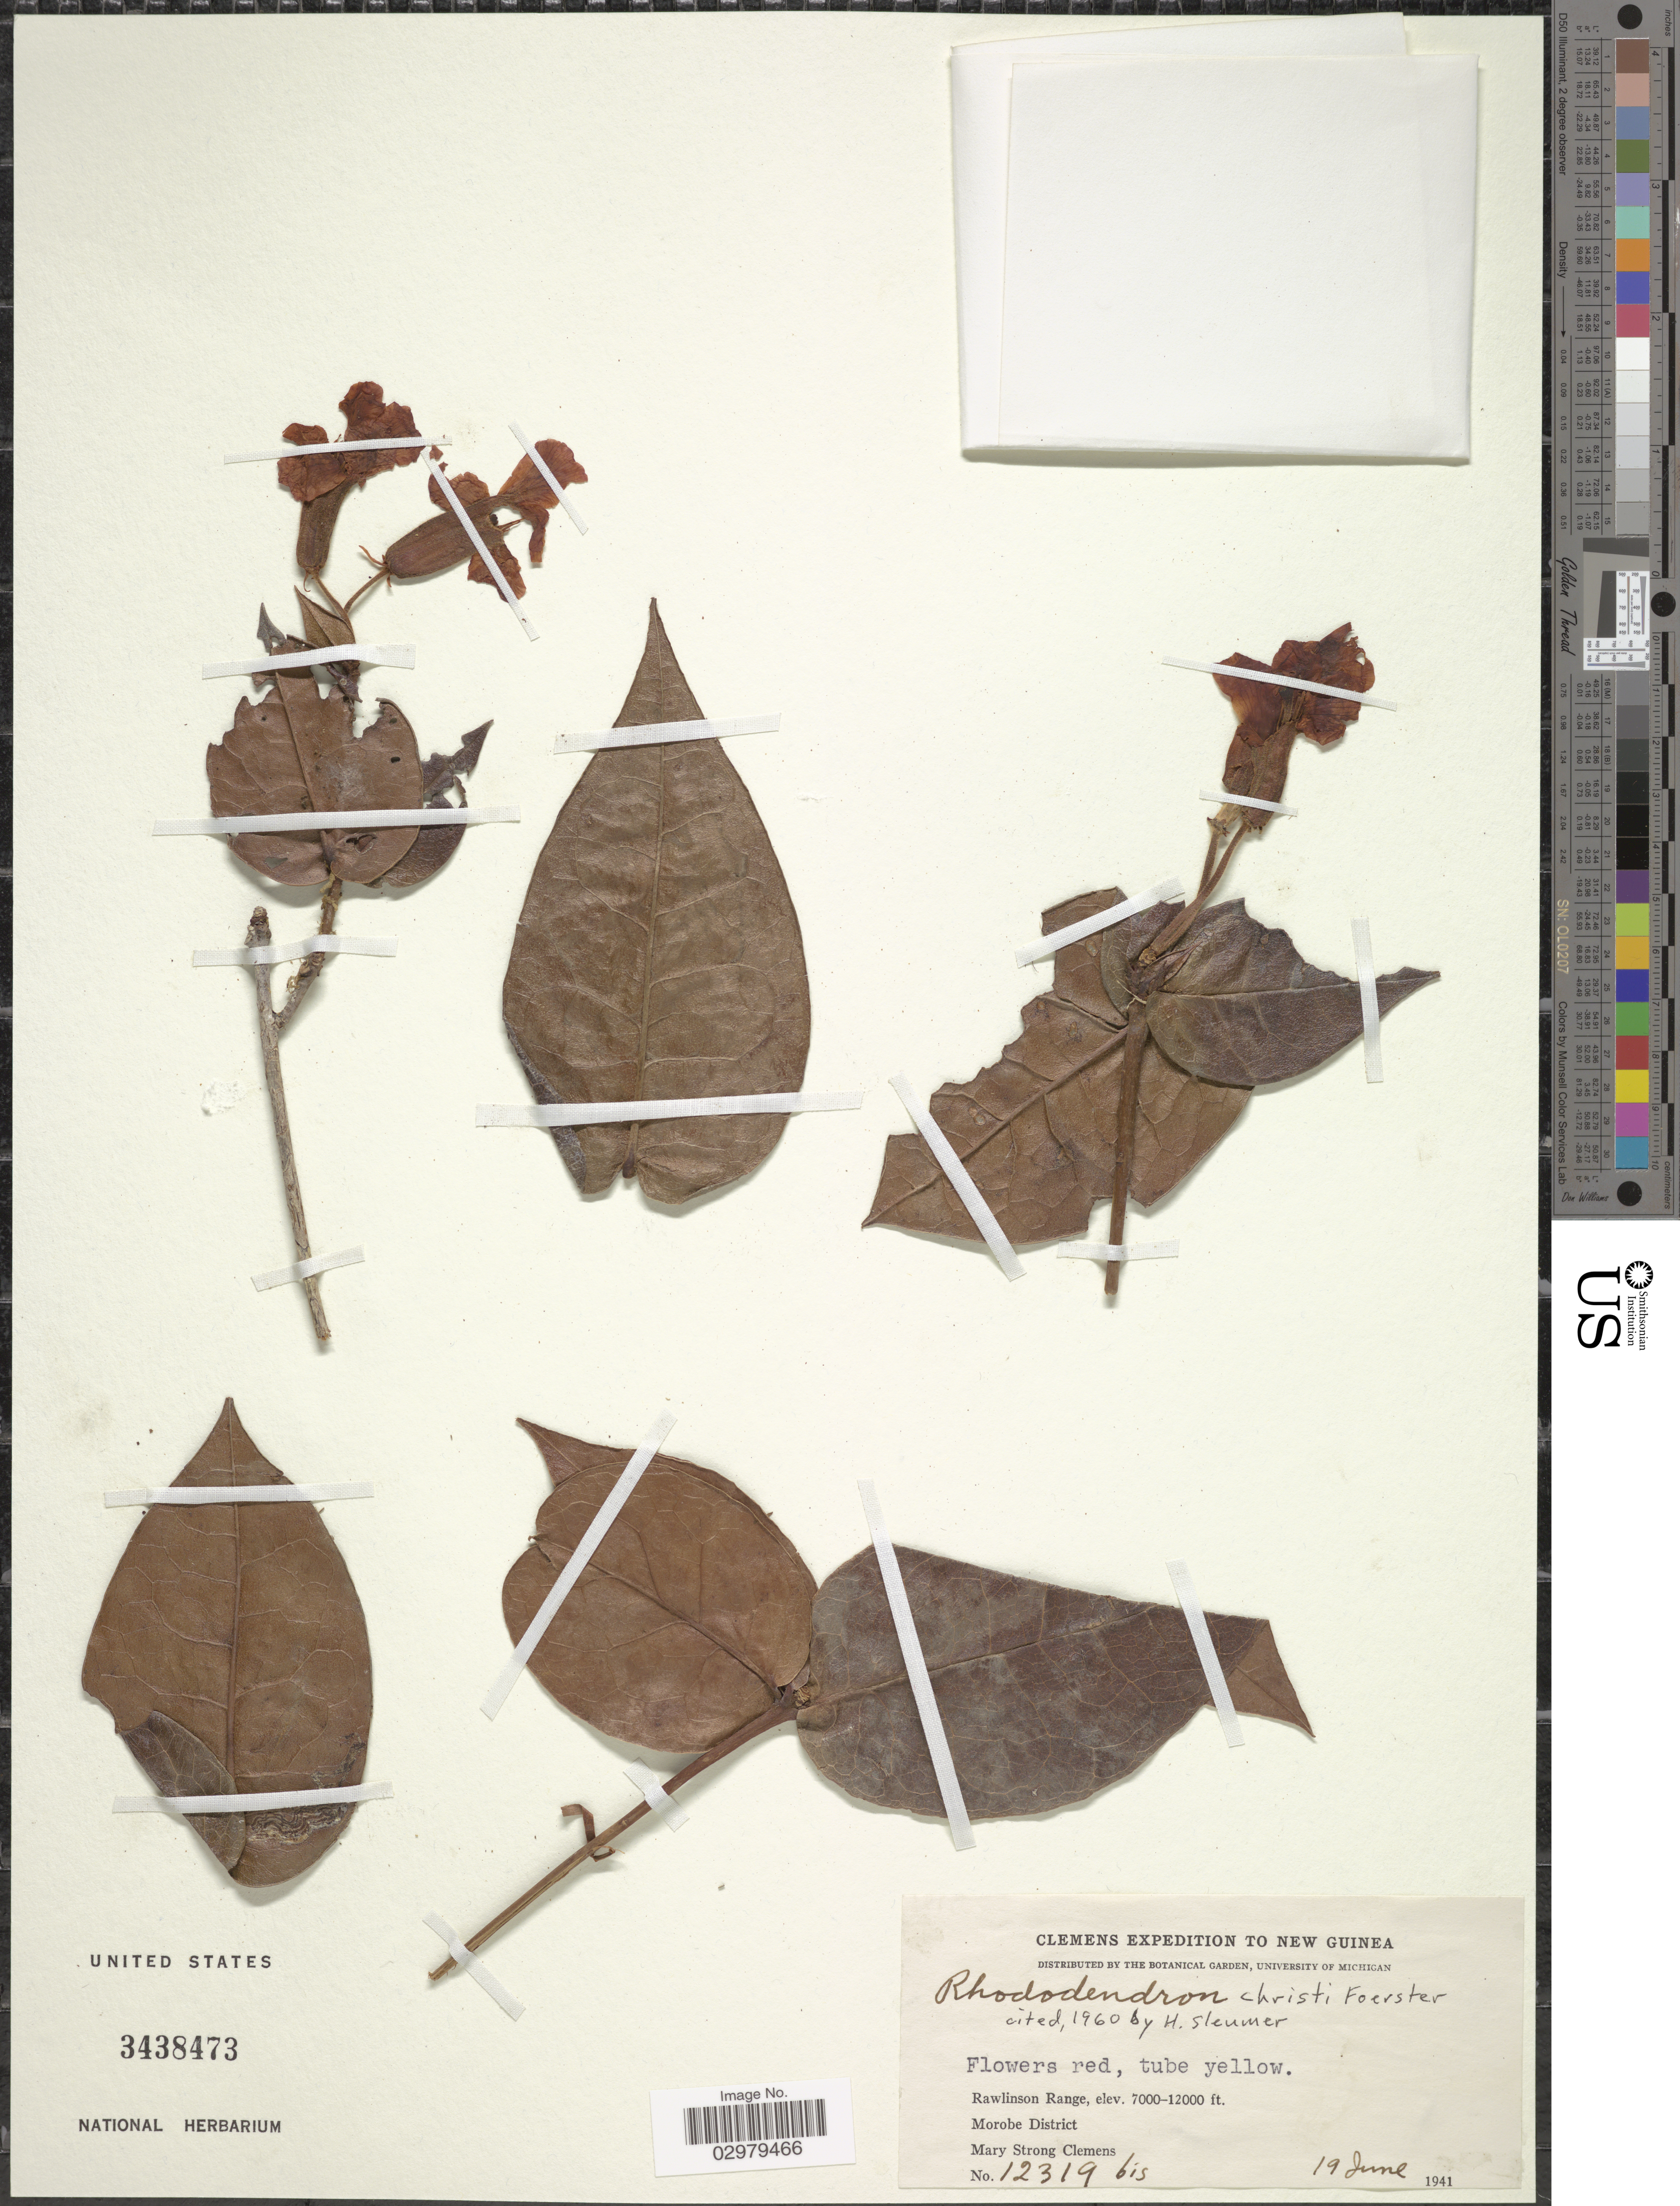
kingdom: Plantae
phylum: Tracheophyta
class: Magnoliopsida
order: Ericales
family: Ericaceae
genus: Rhododendron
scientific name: Rhododendron christi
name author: F. Först.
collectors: M. S. Clemens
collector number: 12319bis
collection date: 1941-06-19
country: Papua New Guinea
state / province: Morobe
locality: New Guinea. Rawlinson Range, Morobe District.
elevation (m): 2134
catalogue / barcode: US 3438473